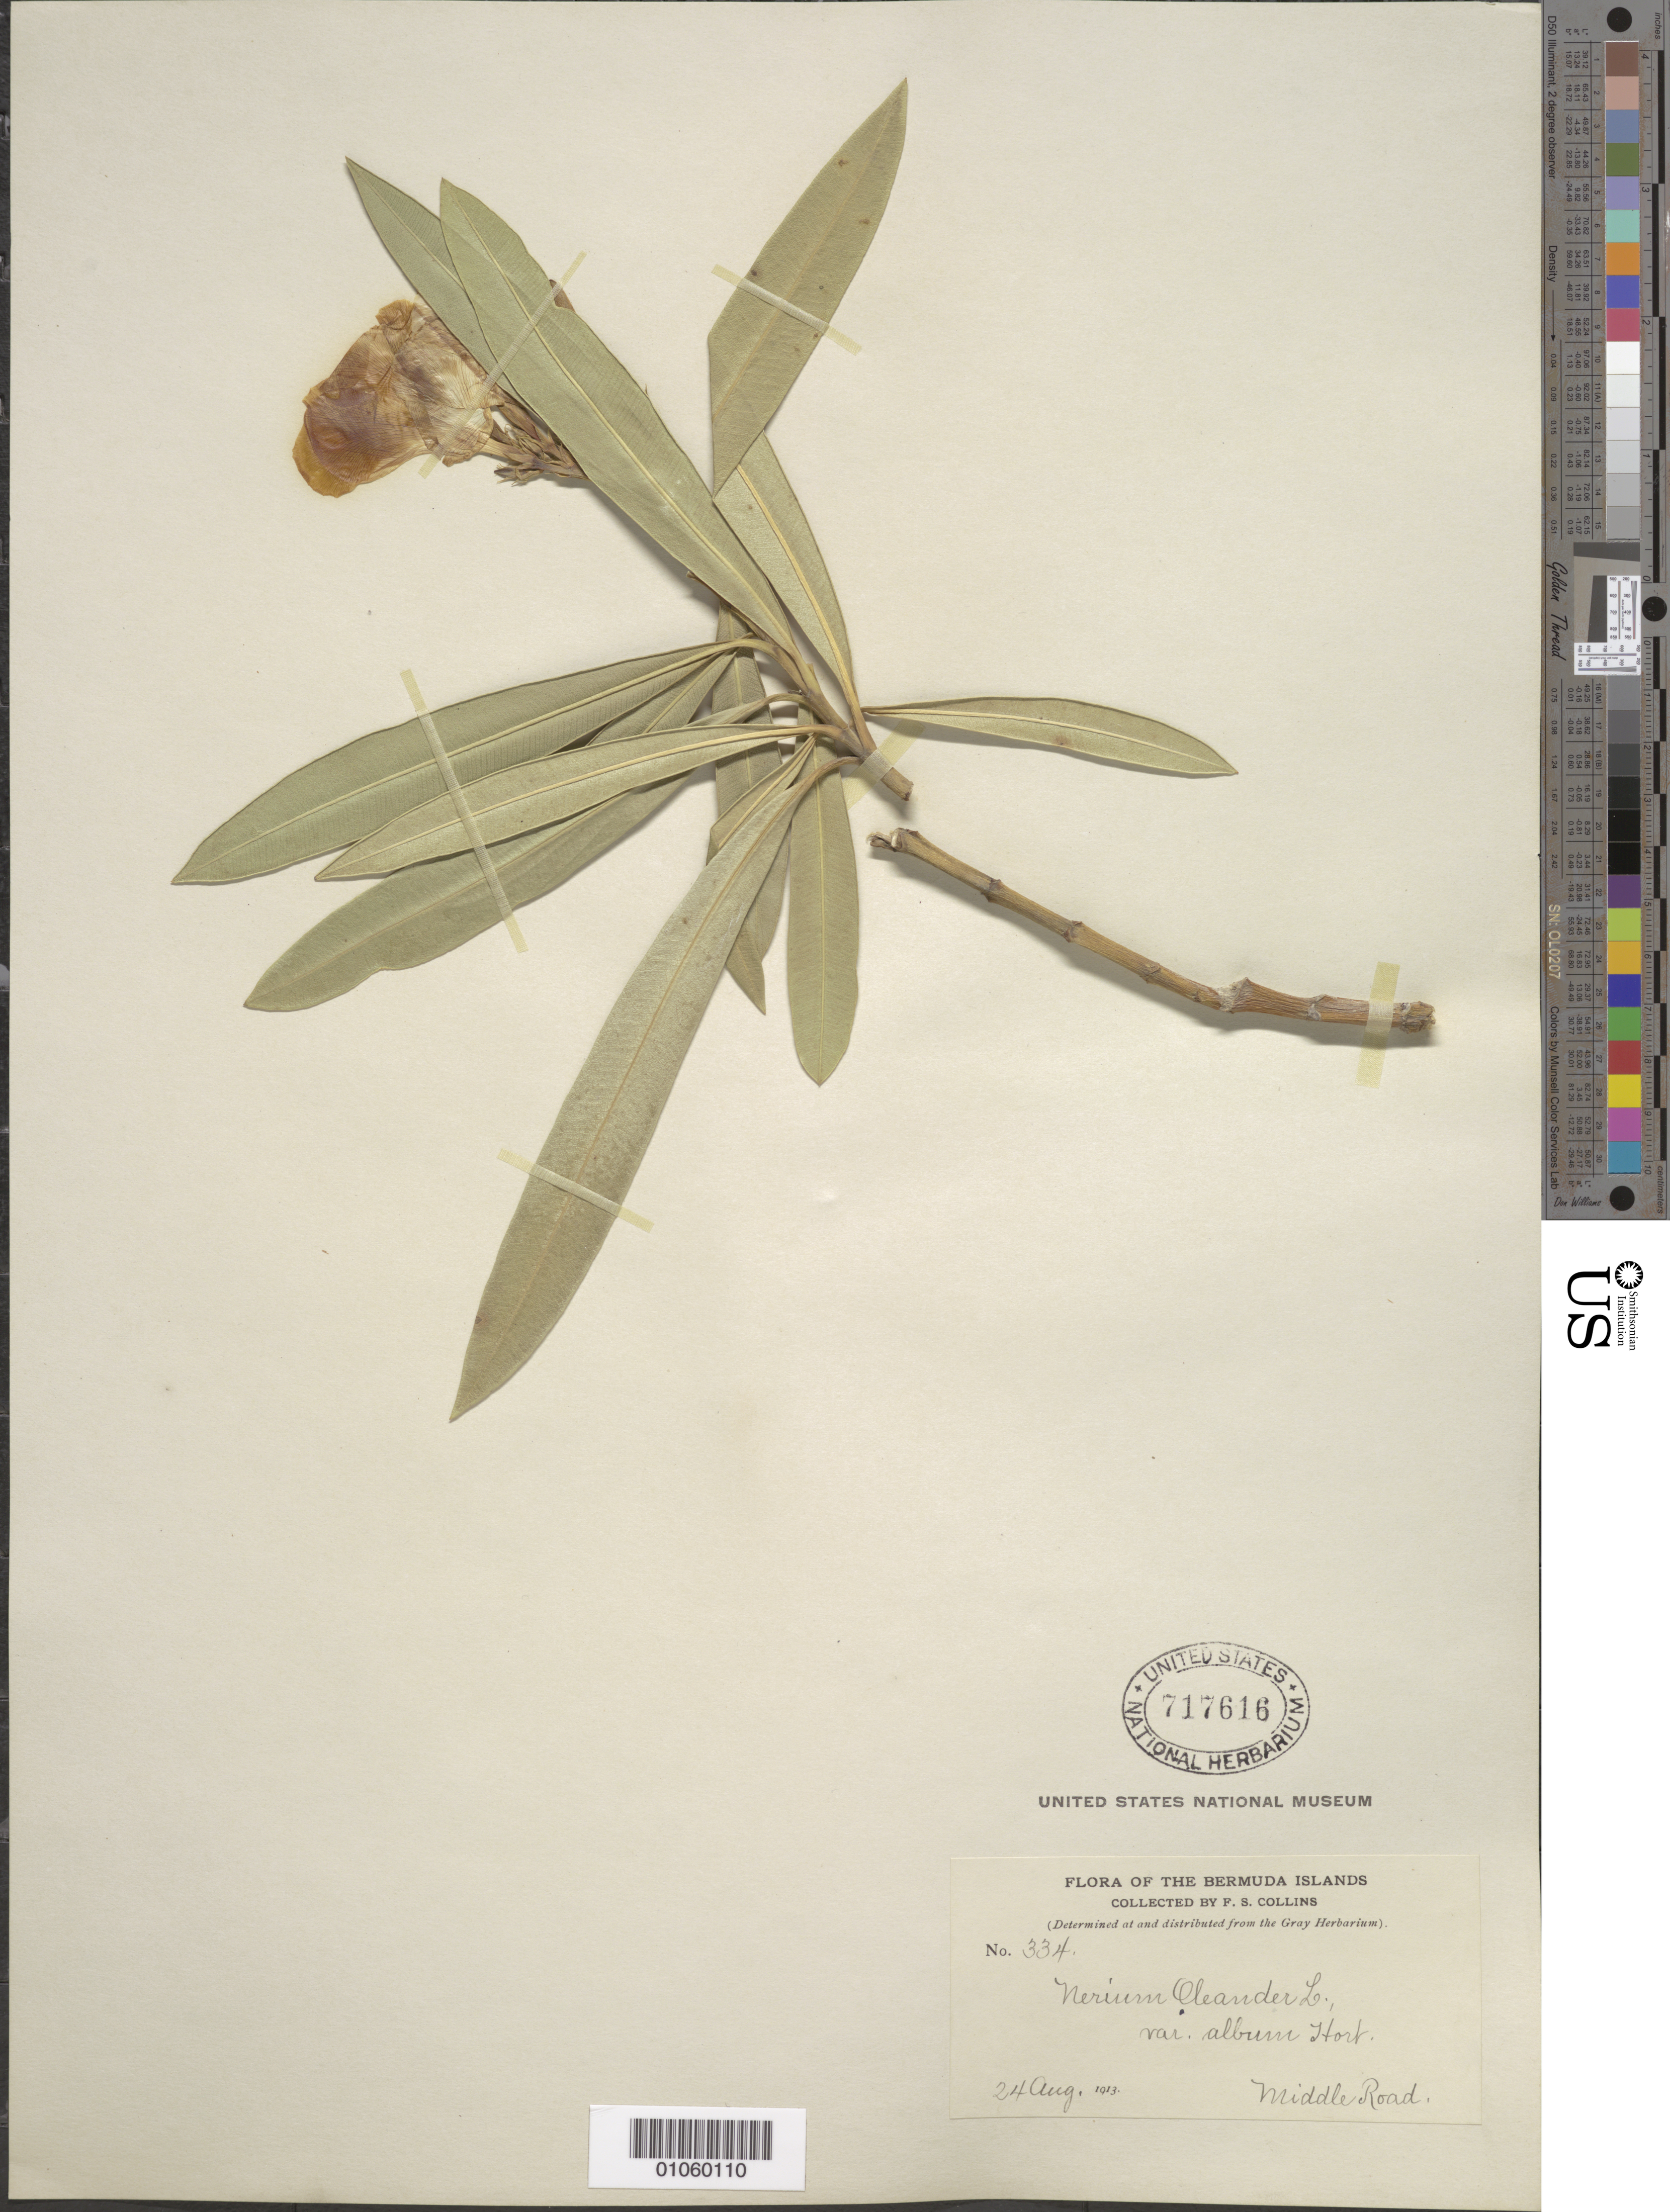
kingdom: Plantae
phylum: Tracheophyta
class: Magnoliopsida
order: Gentianales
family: Apocynaceae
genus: Nerium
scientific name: Nerium oleander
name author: L.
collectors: F. Collins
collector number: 334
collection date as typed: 24 Aug 1913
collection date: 1913-08-24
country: Bermuda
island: Bermuda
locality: Middle Road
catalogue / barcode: US 717616